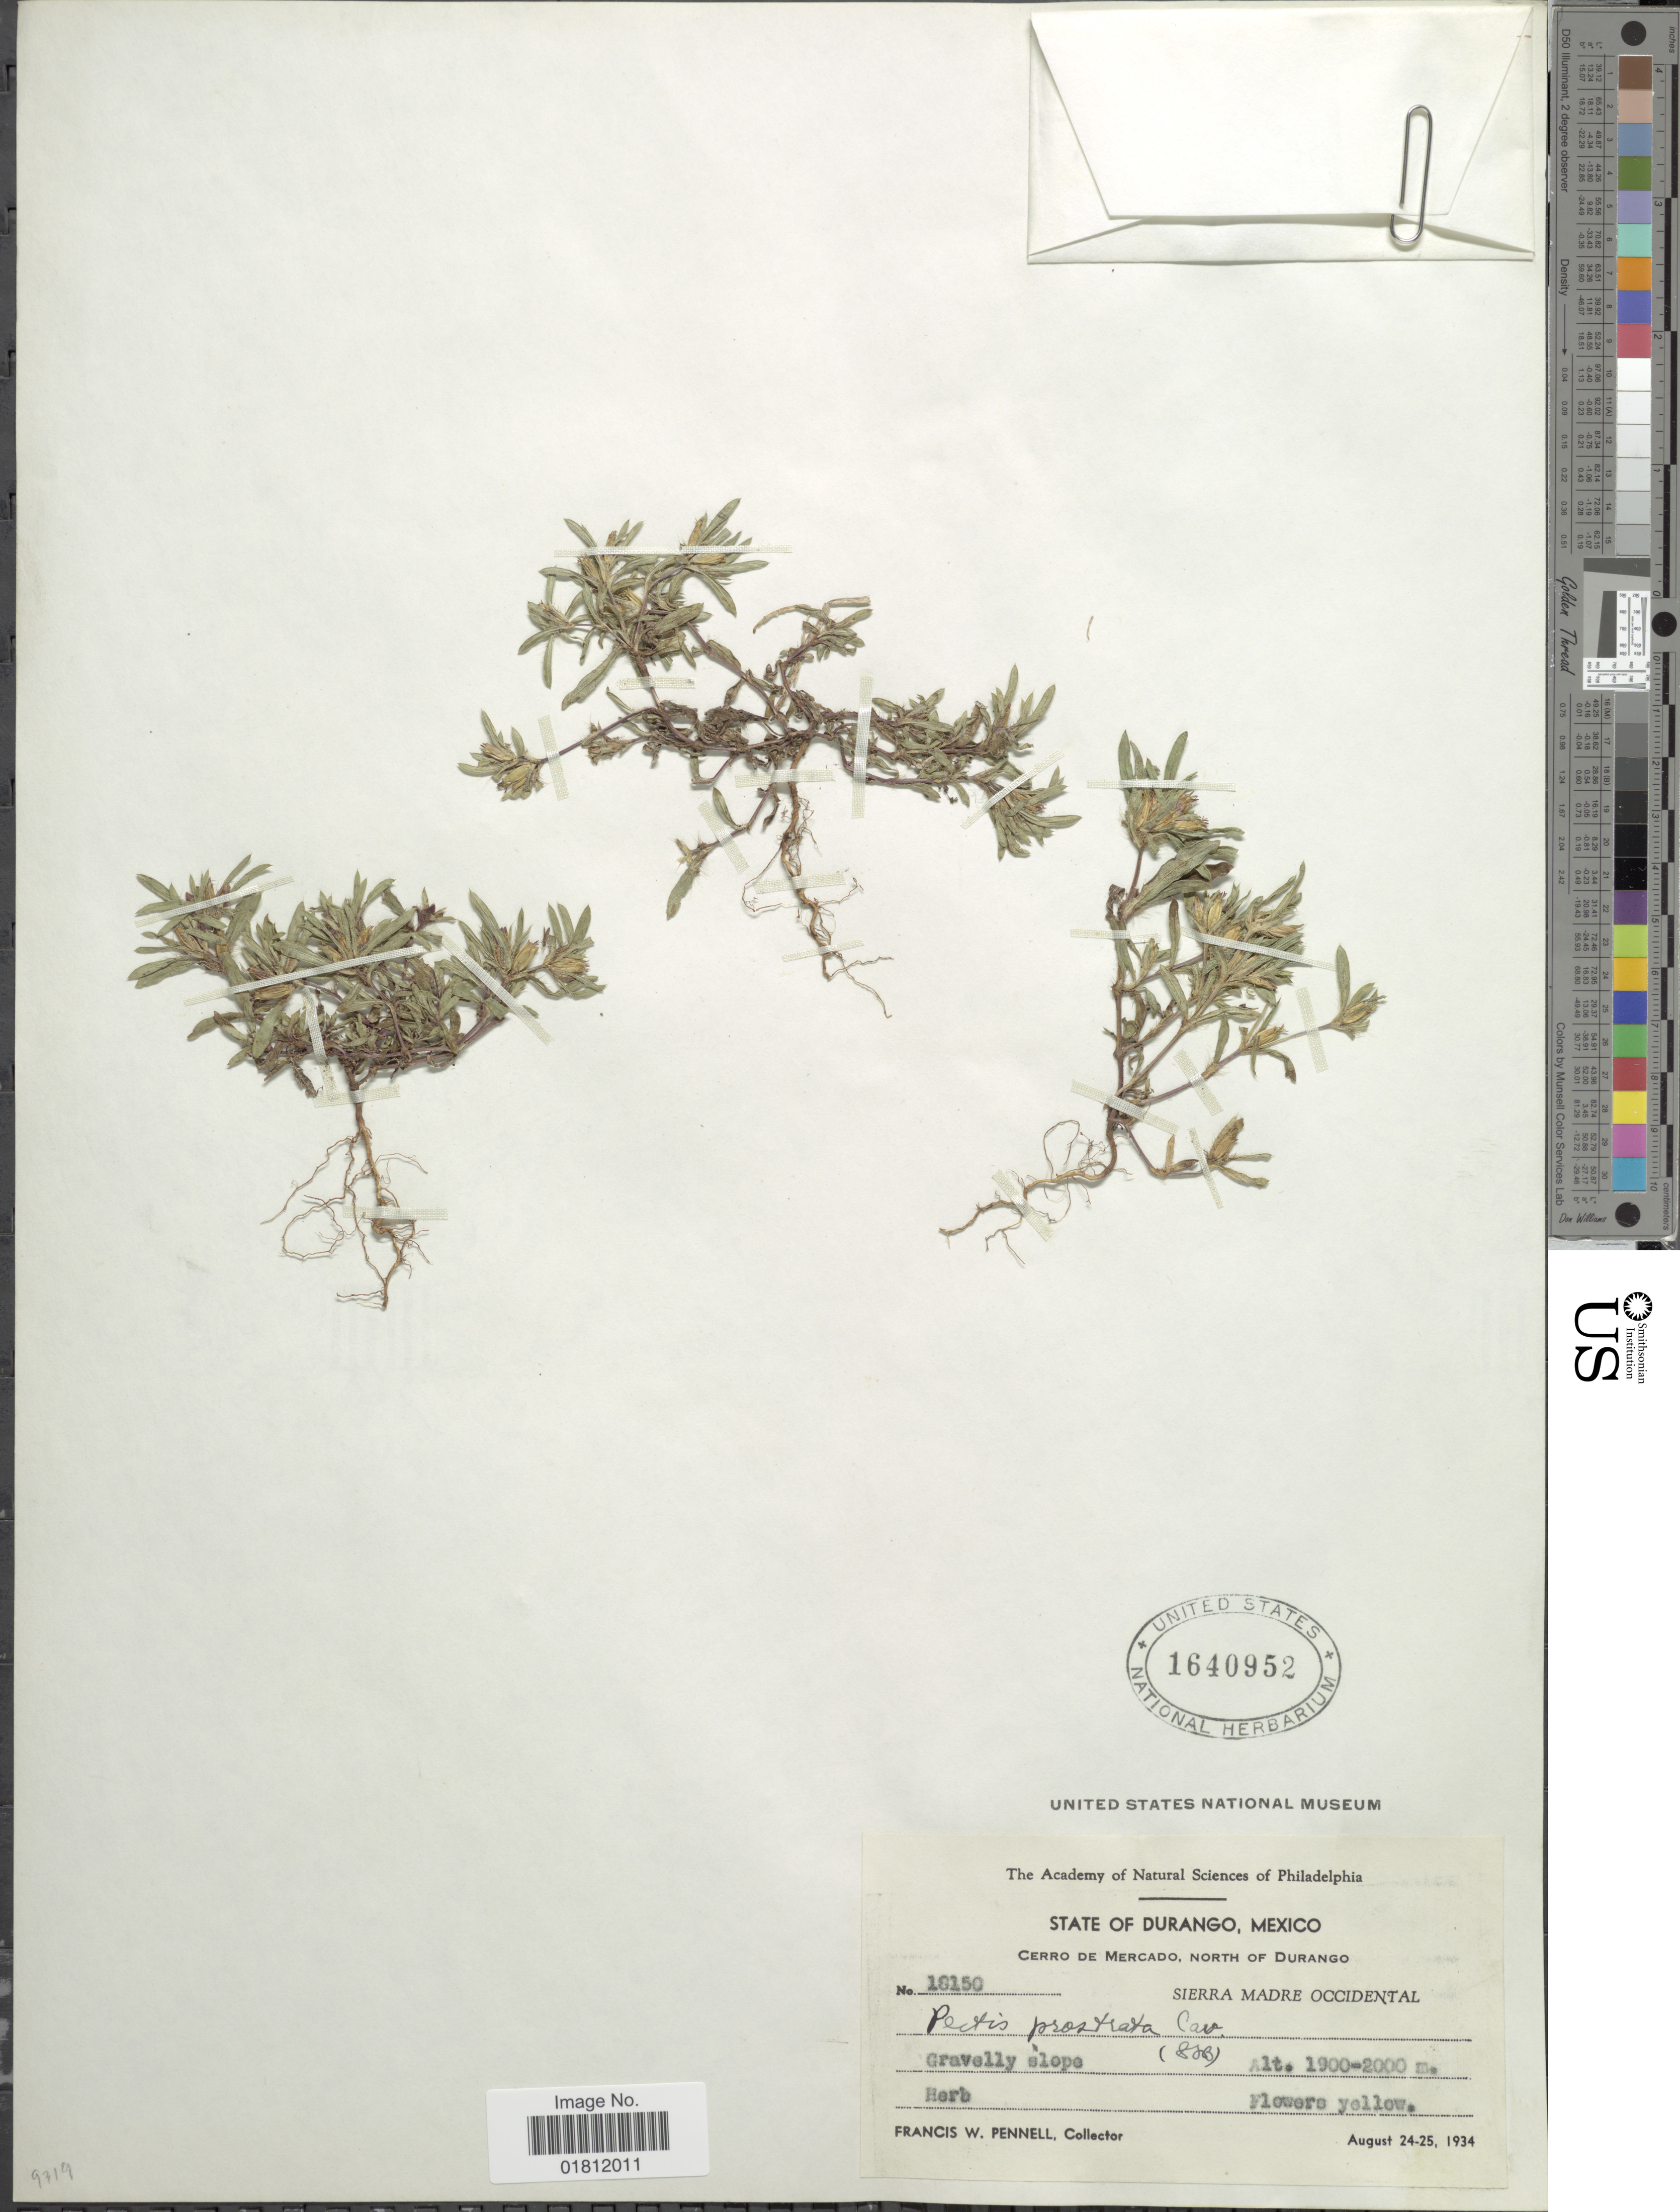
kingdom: Plantae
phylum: Tracheophyta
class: Magnoliopsida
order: Asterales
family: Asteraceae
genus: Pectis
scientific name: Pectis prostrata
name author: Cav.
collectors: F. W. Pennell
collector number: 18150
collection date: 1934-08-24/1934-08-25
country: Mexico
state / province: Durango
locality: State of Durango, Mexico, Cerro de Mercado, North of Durango, SIerra Madre Occidental.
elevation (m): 1900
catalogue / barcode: US 1640952